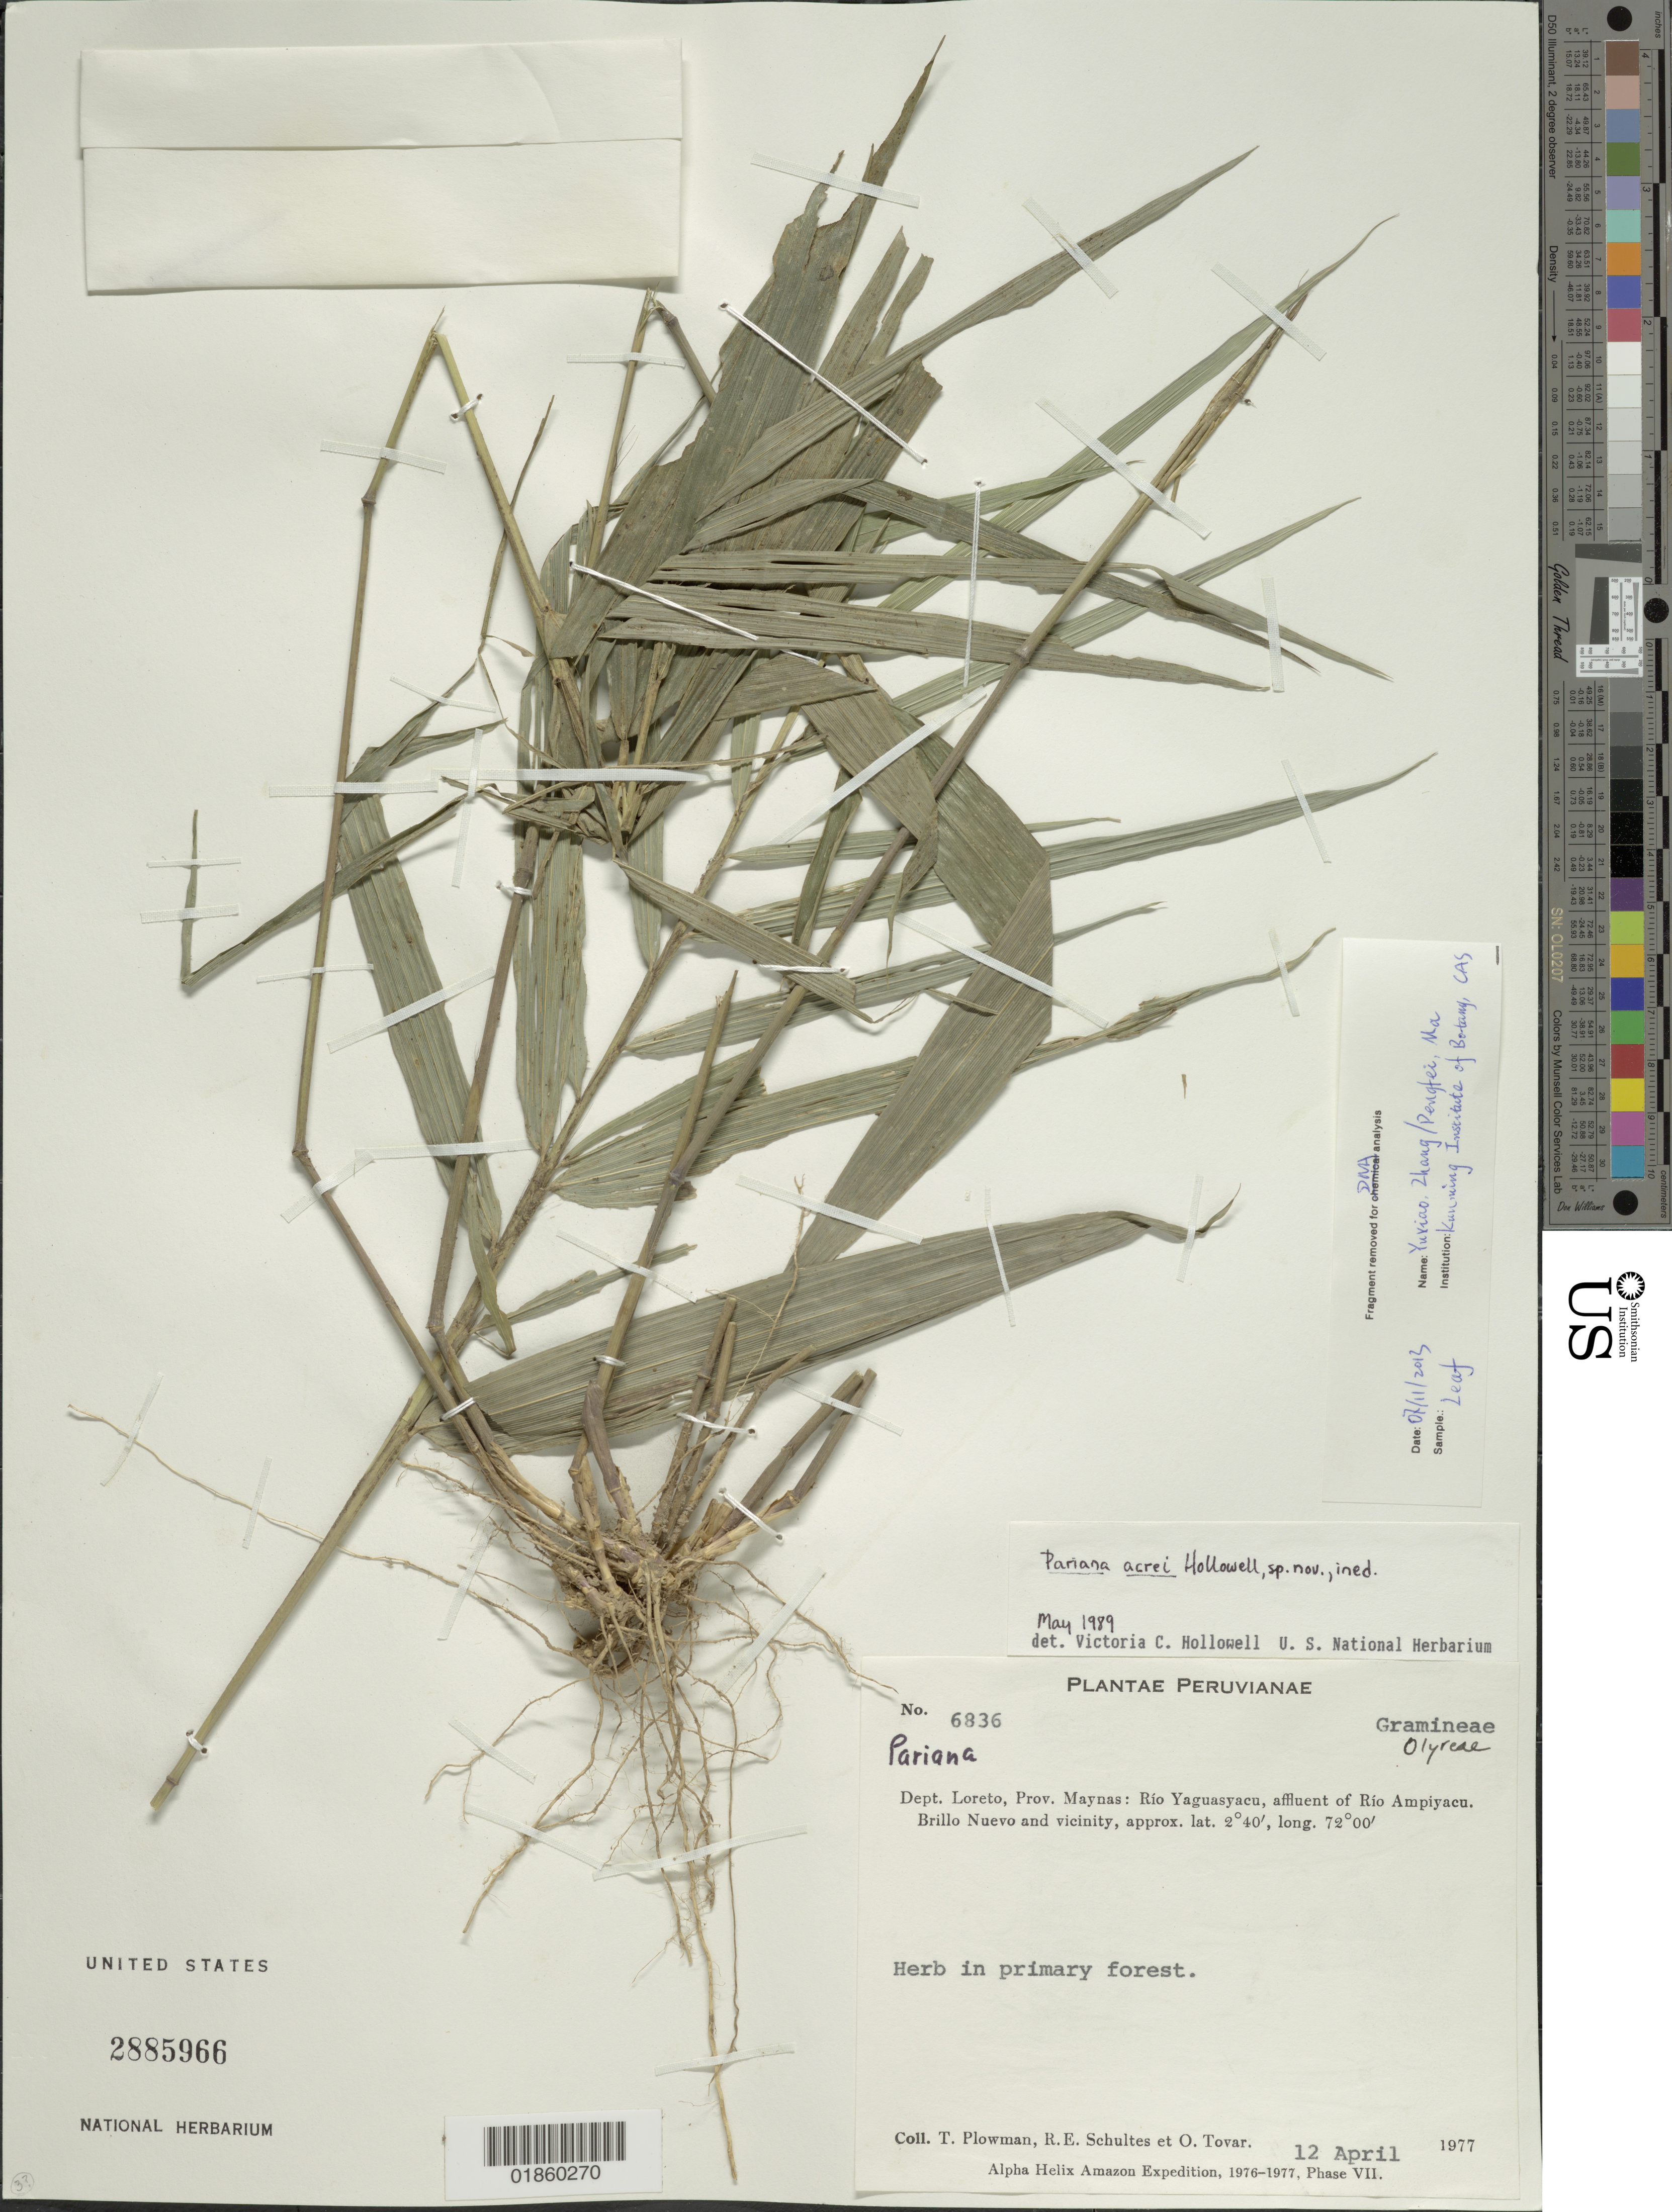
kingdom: Plantae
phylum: Tracheophyta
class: Liliopsida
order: Poales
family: Poaceae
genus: Pariana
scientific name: Pariana acrei ined. 2019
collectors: T. Plowman, R. E. Schultes & O. Tovar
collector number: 6836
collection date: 1977-04-12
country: Peru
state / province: Loreto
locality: Dept. Loreto, Prov. Maynas: Rio Yaguasyacu, affluent of Rio Ampiyacu, Brillo Nuevo and vicinity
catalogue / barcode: US 2885966